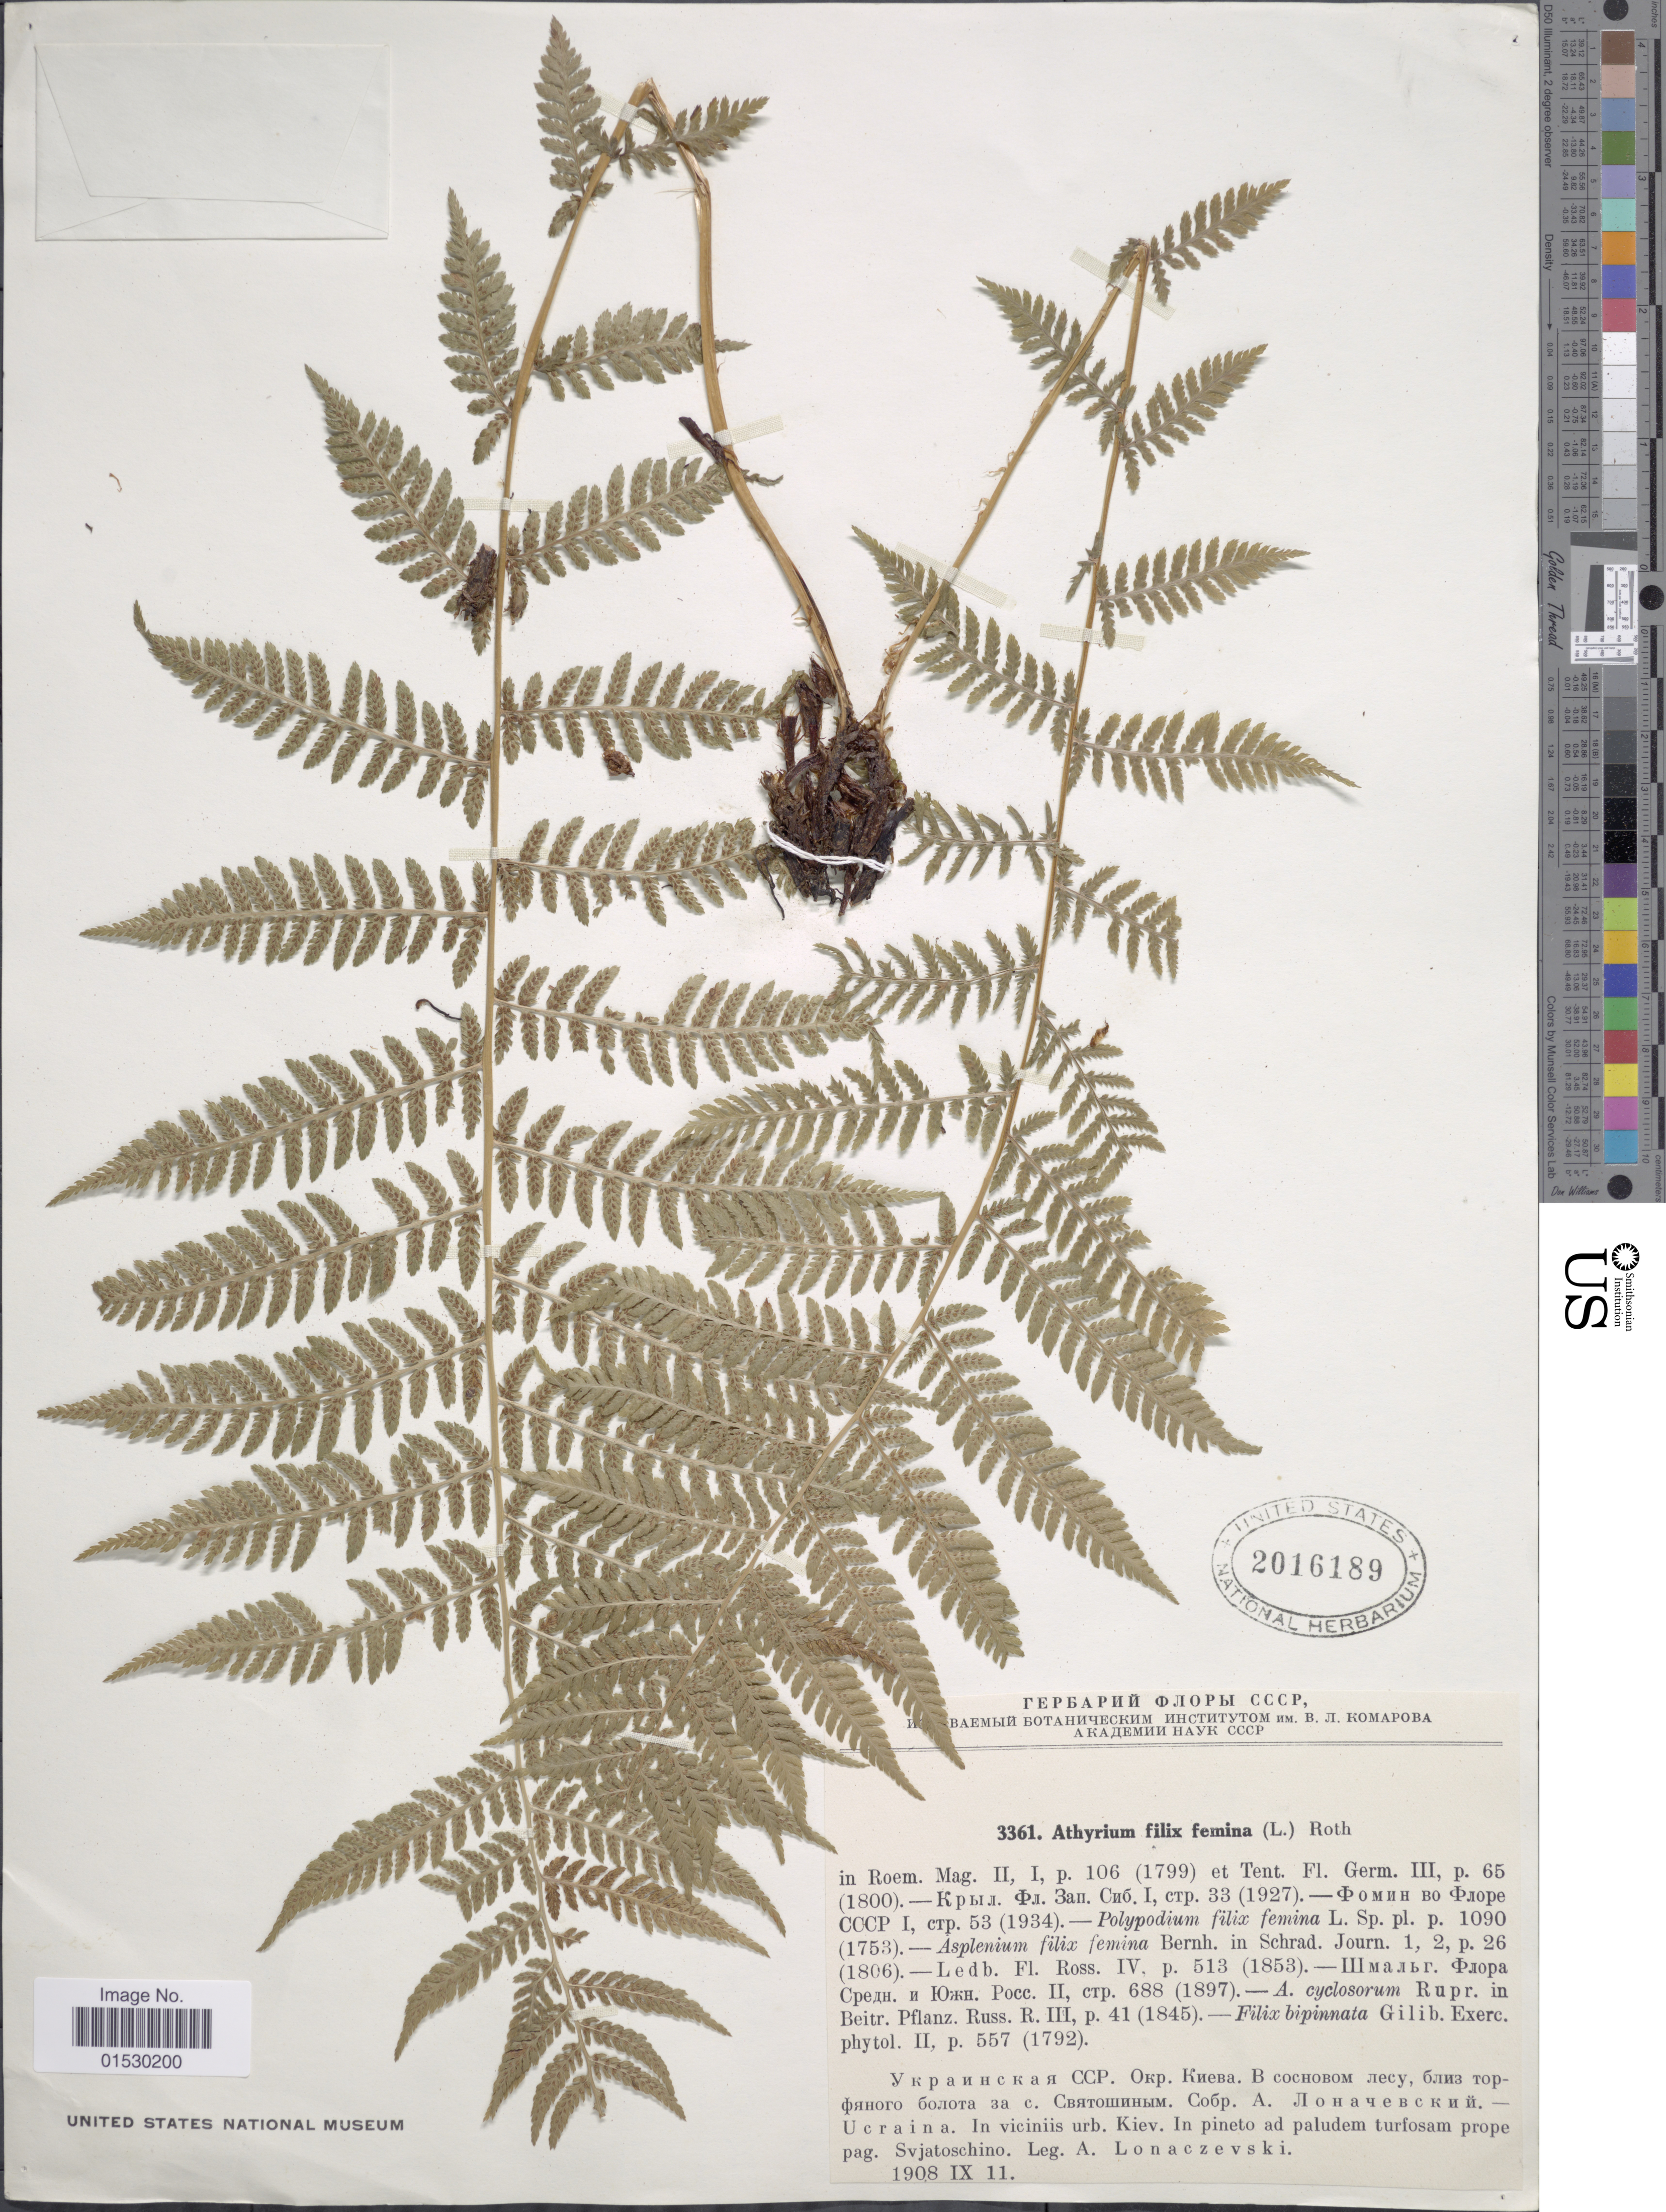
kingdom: Plantae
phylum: Tracheophyta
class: Polypodiopsida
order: Polypodiales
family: Athyriaceae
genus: Athyrium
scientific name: Athyrium filix-femina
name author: (L.) Roth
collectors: A. Lonaczevsky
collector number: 3361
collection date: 1908-09-11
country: Ukraine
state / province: Kiev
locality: Ucraina. In viciniis urb. Kiev. In pineto ad paludem trufosam prope pag. Svjatoschino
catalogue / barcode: US 2016189